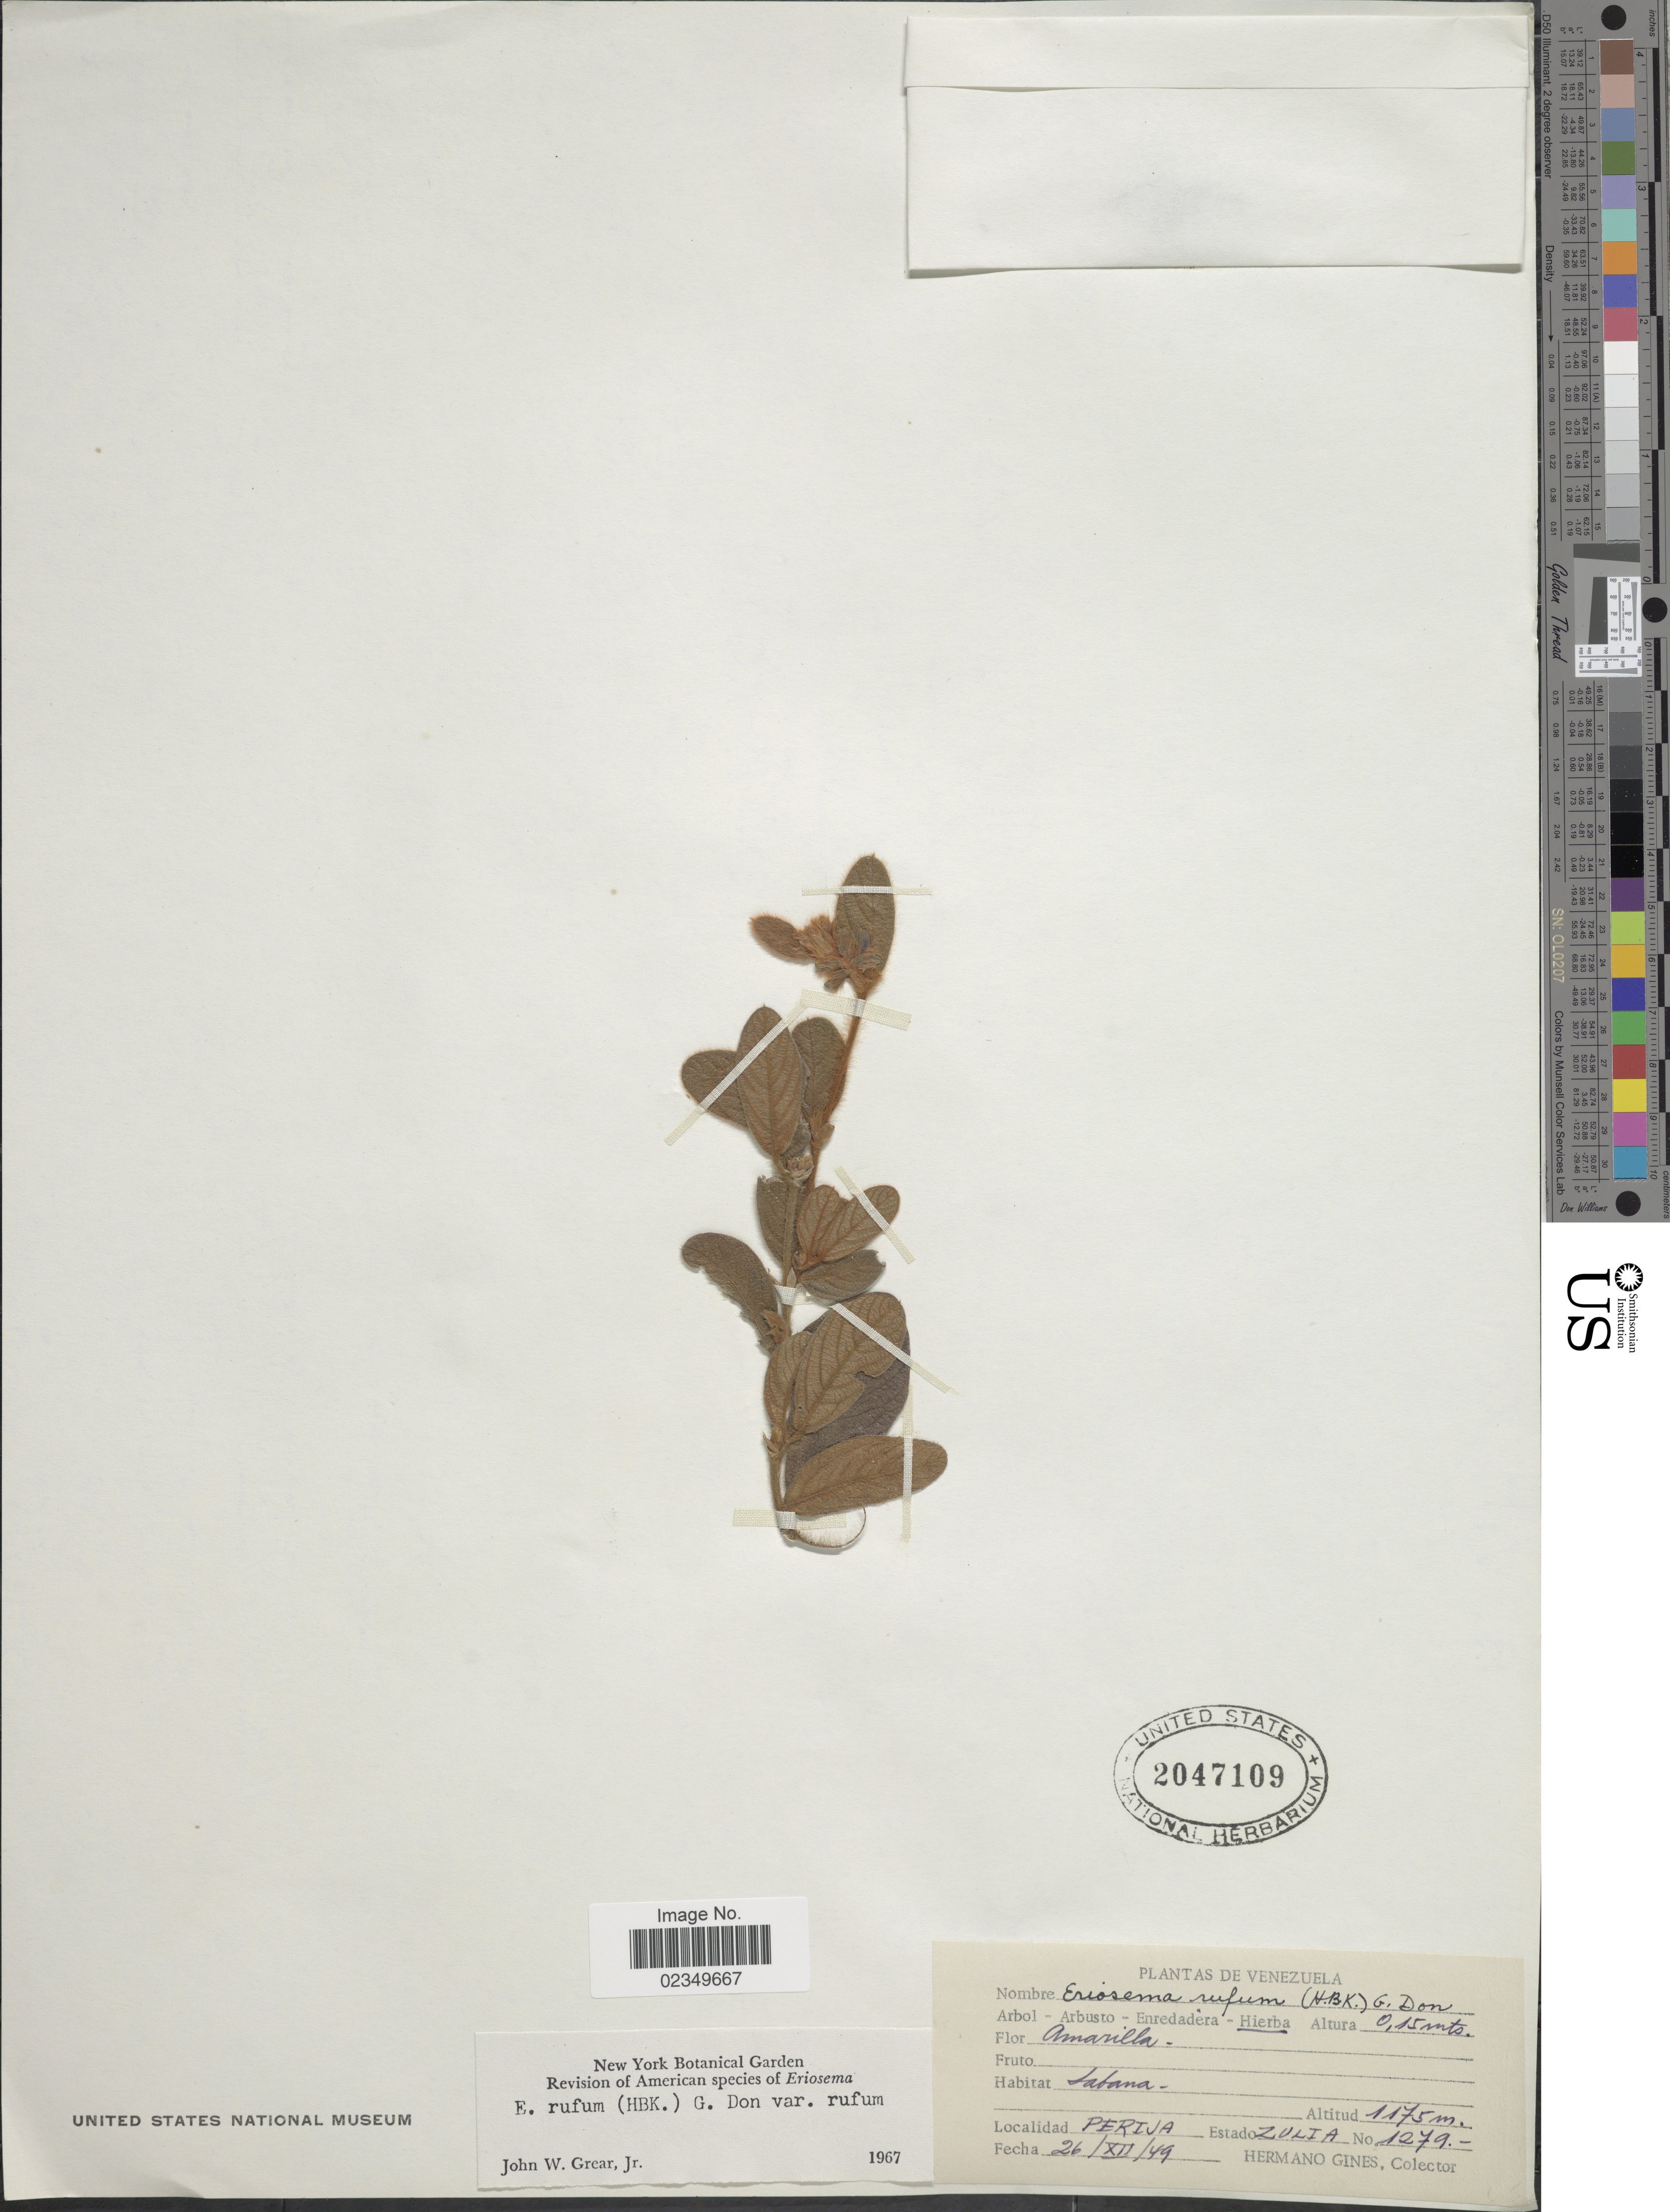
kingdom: Plantae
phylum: Tracheophyta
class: Magnoliopsida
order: Fabales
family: Fabaceae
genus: Eriosema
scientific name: Eriosema rufum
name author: (Kunth) G. Don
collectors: Bro. Gines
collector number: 1279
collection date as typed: Transcribed d/m/y: 26/12/49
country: Venezuela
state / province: Zulia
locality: Perija, Estado Zulia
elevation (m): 1175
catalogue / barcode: US 2047109